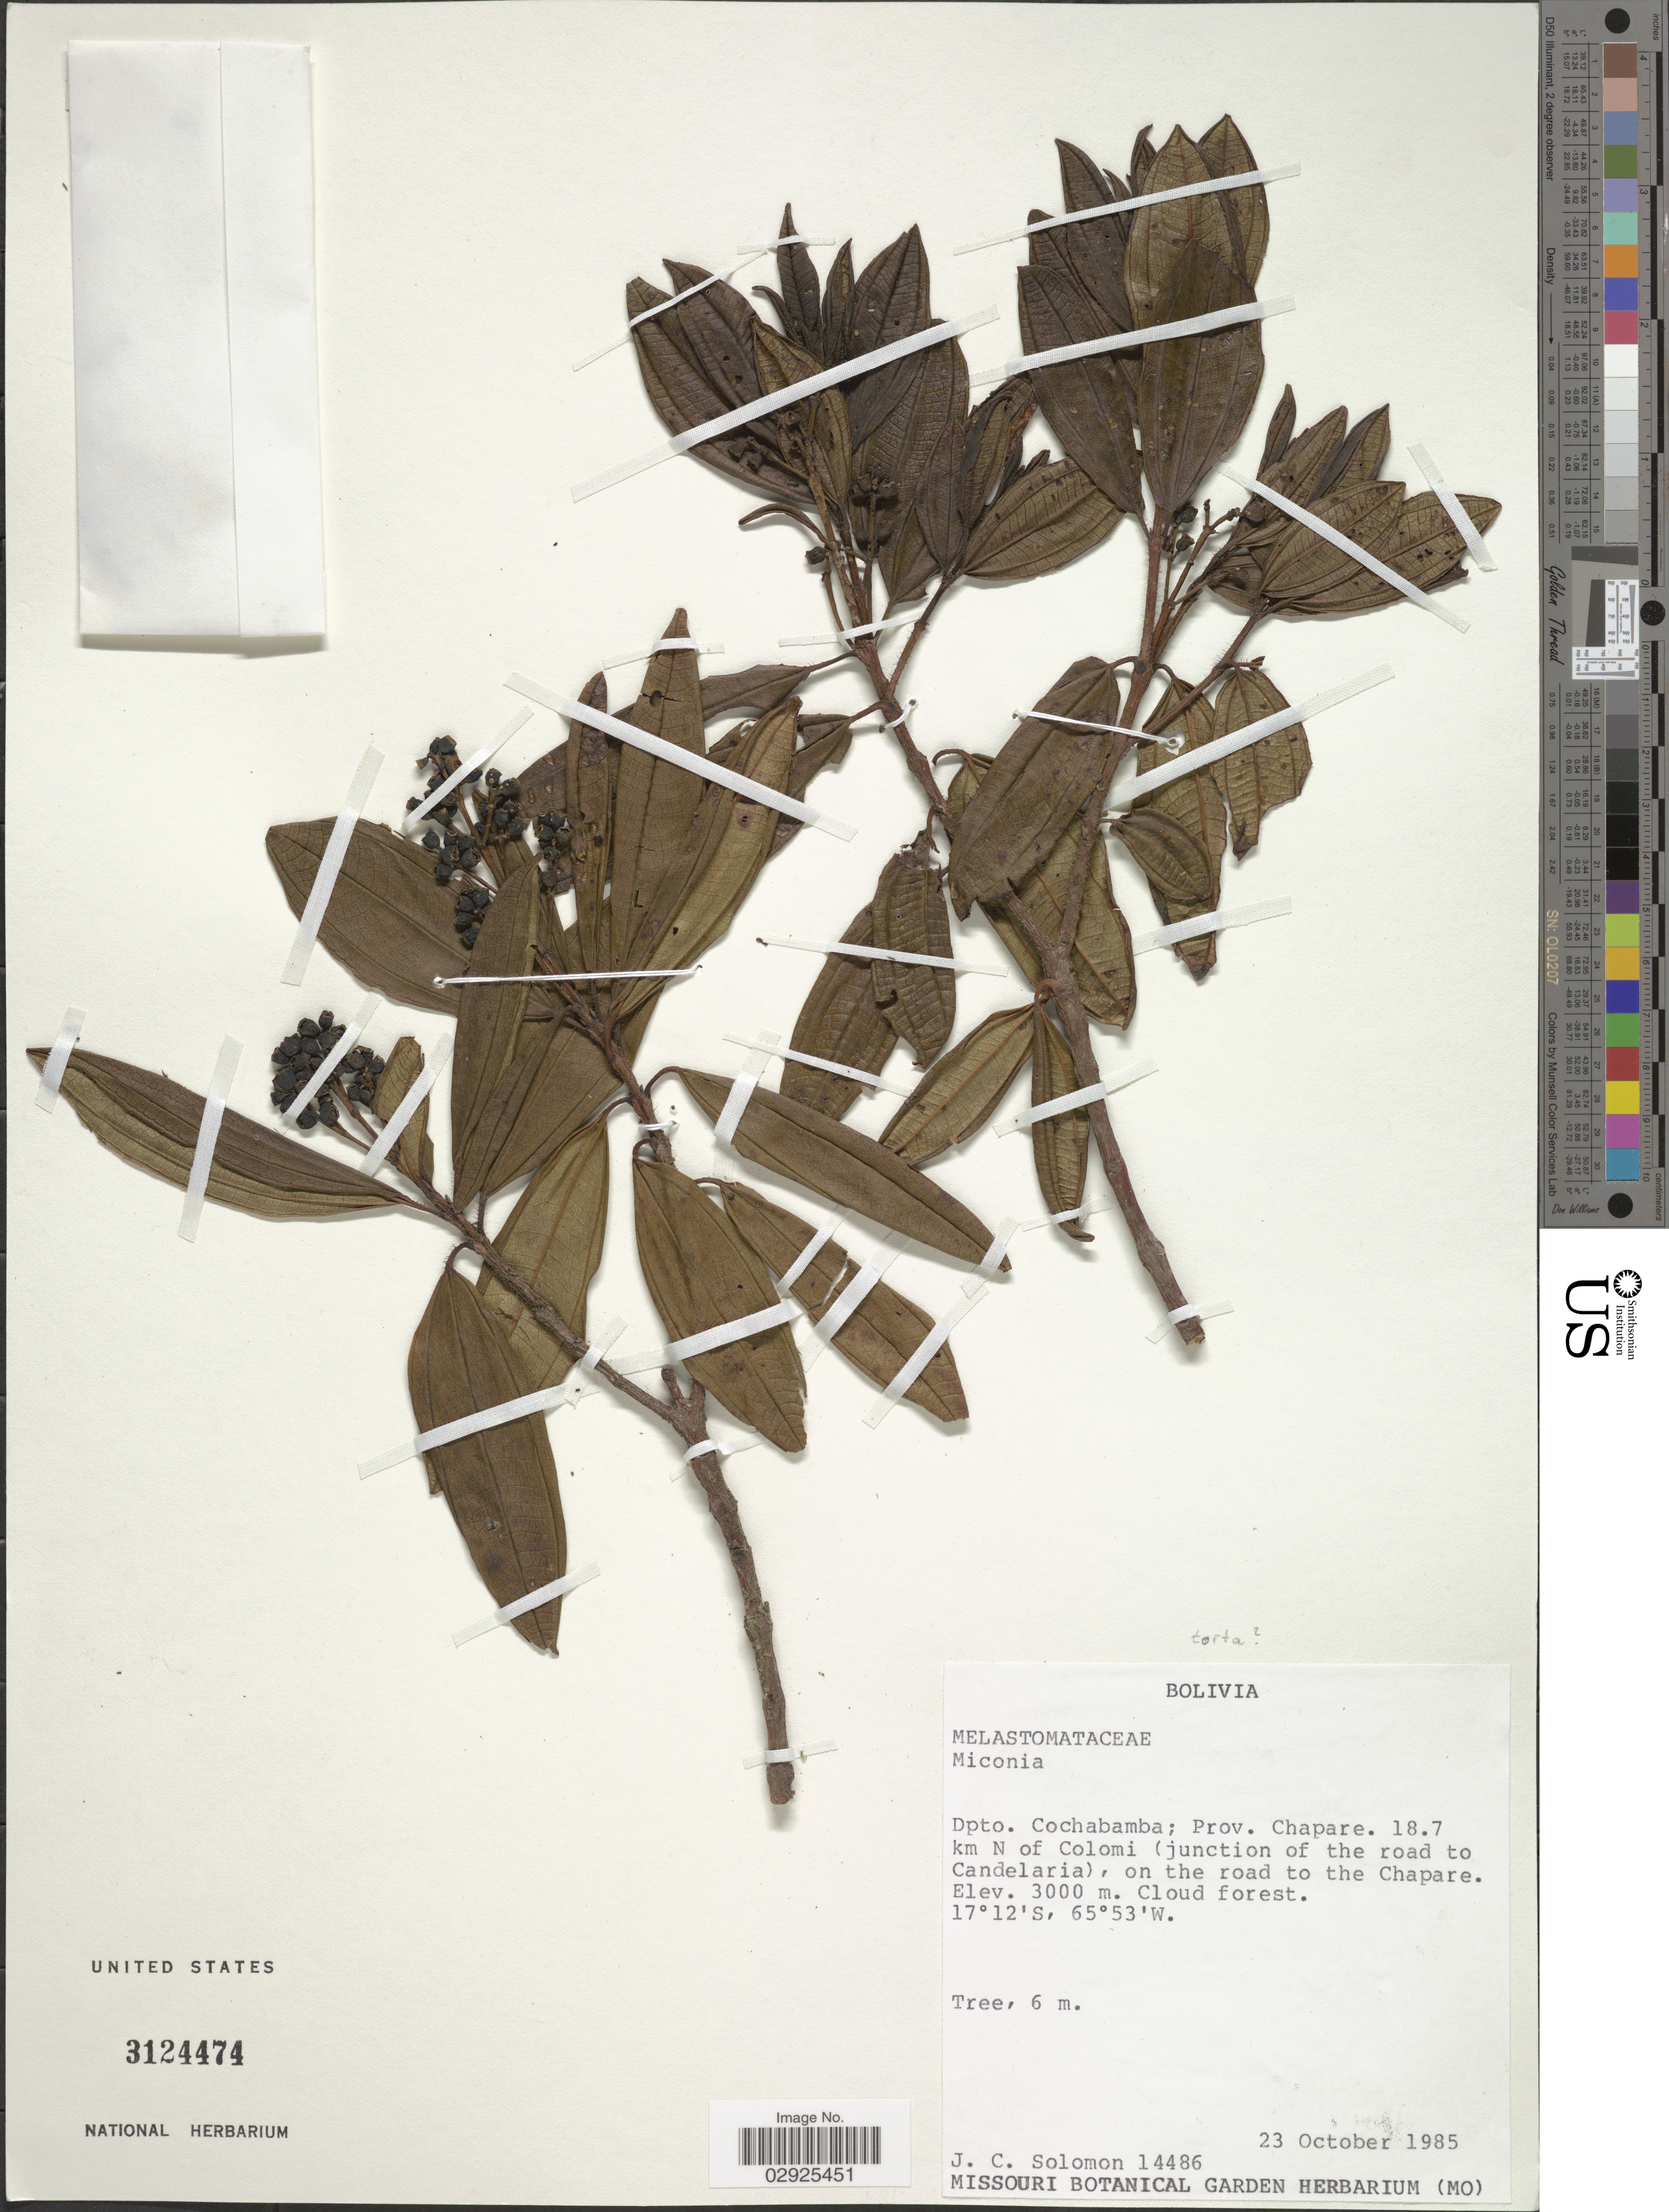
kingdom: Plantae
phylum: Tracheophyta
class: Magnoliopsida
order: Myrtales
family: Melastomataceae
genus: Miconia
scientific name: Miconia sp.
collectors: J. C. Solomon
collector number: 14486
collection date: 1985-10-23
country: Bolivia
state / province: Cochabamba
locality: Dpto. Cochabamba; Prov. Chapare, 18.7 km N of Colomi (junction of the road to Candelaria), on the road to the Chapare.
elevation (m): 3000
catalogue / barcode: US 3124474